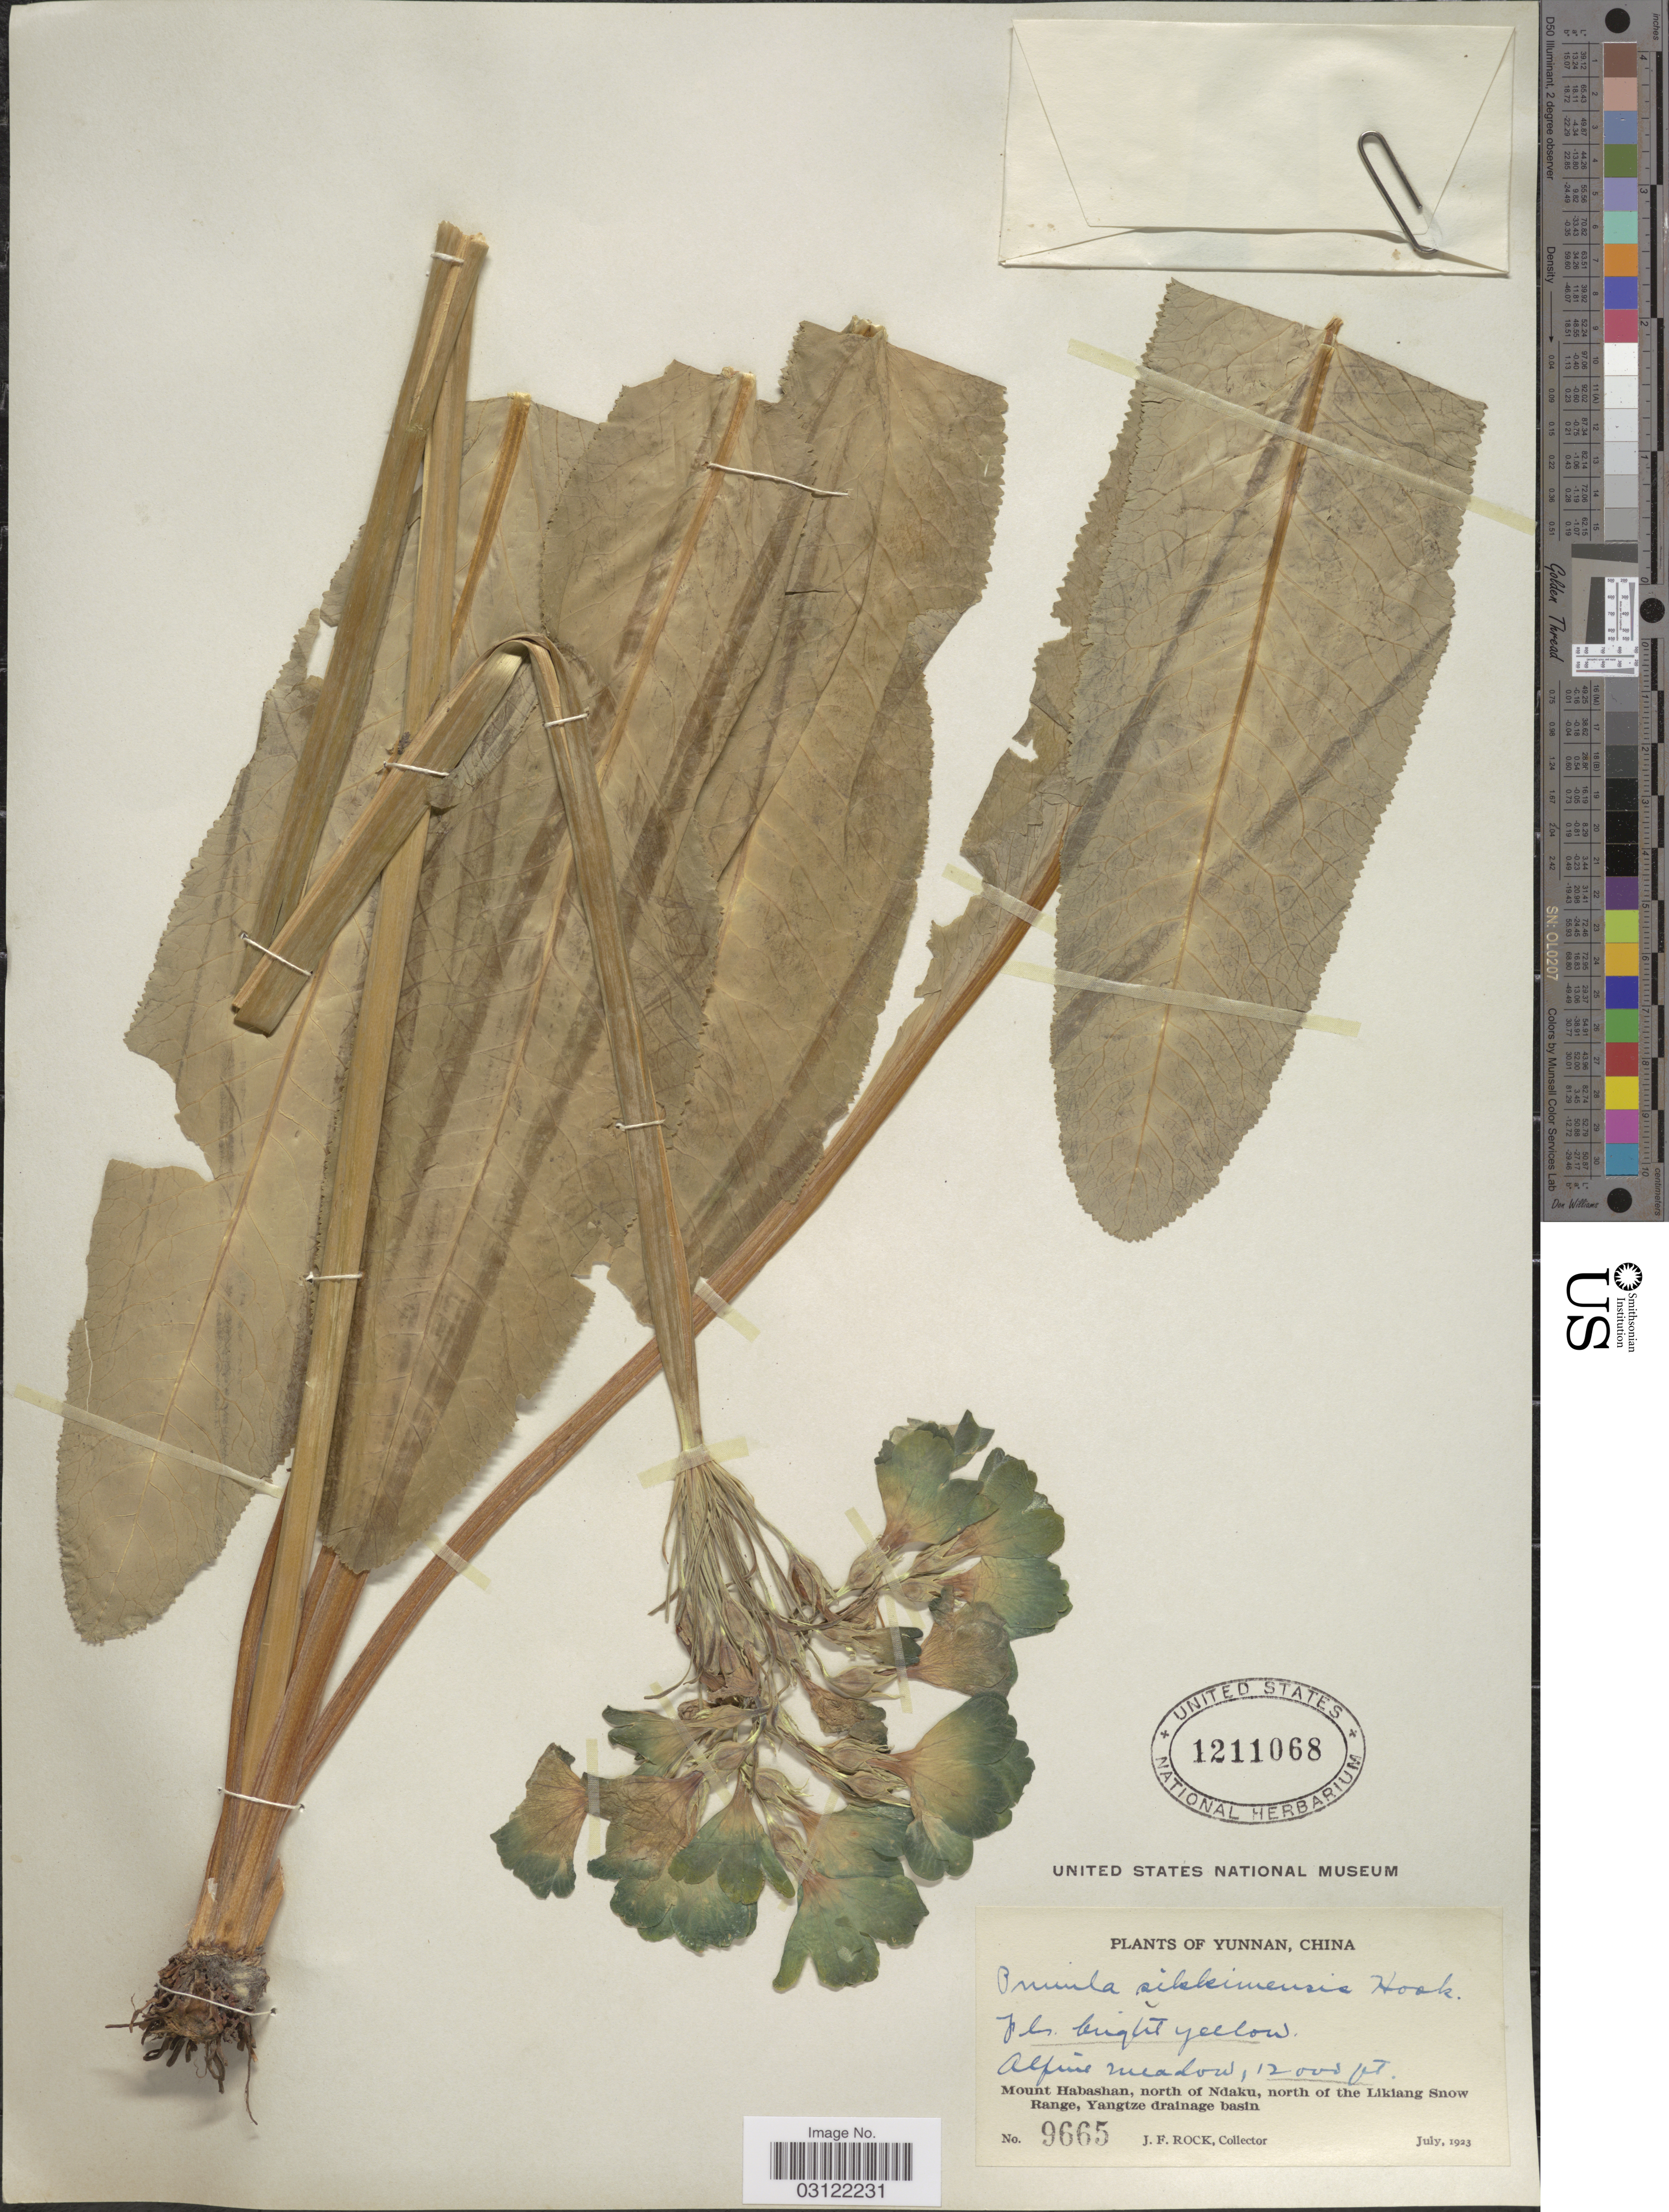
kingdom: Plantae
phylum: Tracheophyta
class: Magnoliopsida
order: Ericales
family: Primulaceae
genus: Primula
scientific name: Primula sikkimensis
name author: Hook.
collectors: J. Rock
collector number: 9665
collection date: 1923-07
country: China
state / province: Yunnan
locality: Mount Habashan, north of Ndaku, north of the Likiang Snow Range, Yangtze drainage basin.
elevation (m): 3658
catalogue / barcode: US 1211068